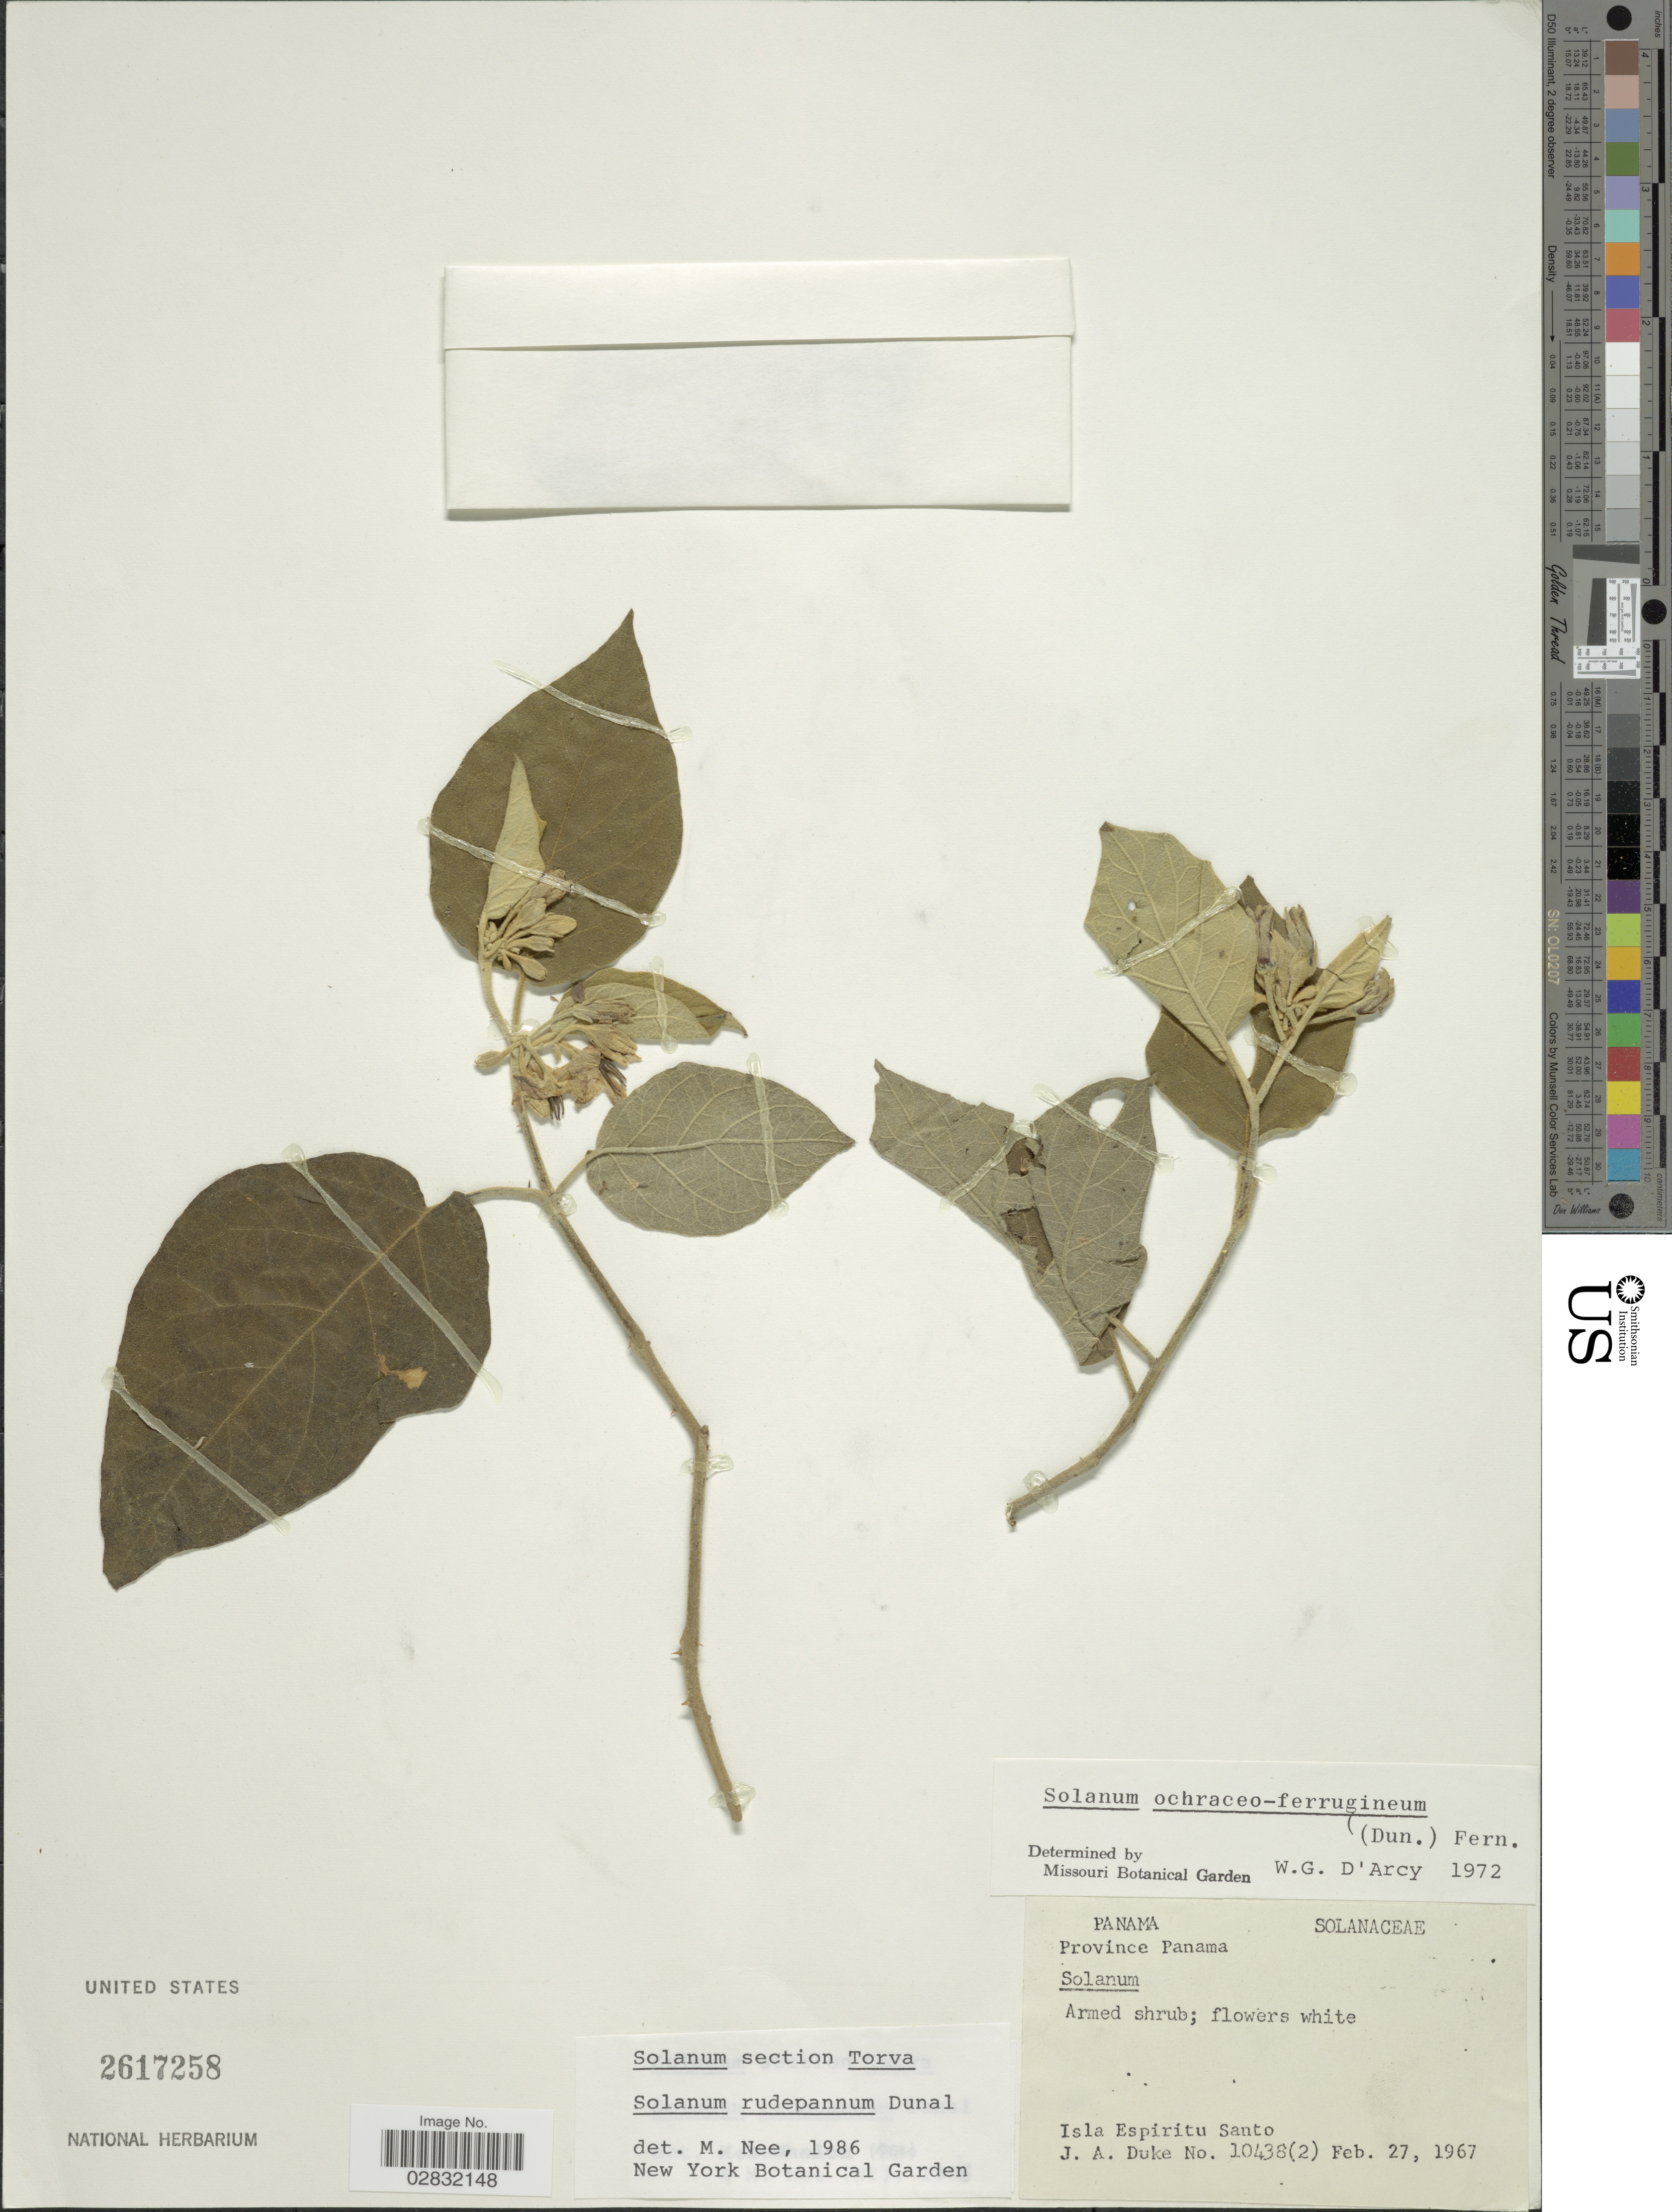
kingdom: Plantae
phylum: Tracheophyta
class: Magnoliopsida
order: Solanales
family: Solanaceae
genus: Solanum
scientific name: Solanum rudepannum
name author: Dunal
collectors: J. A. Duke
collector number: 10438(2)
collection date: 1967-02-27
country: Panama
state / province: Panamá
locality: Province Panama, Isla Espiritu Santo.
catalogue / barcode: US 2617258